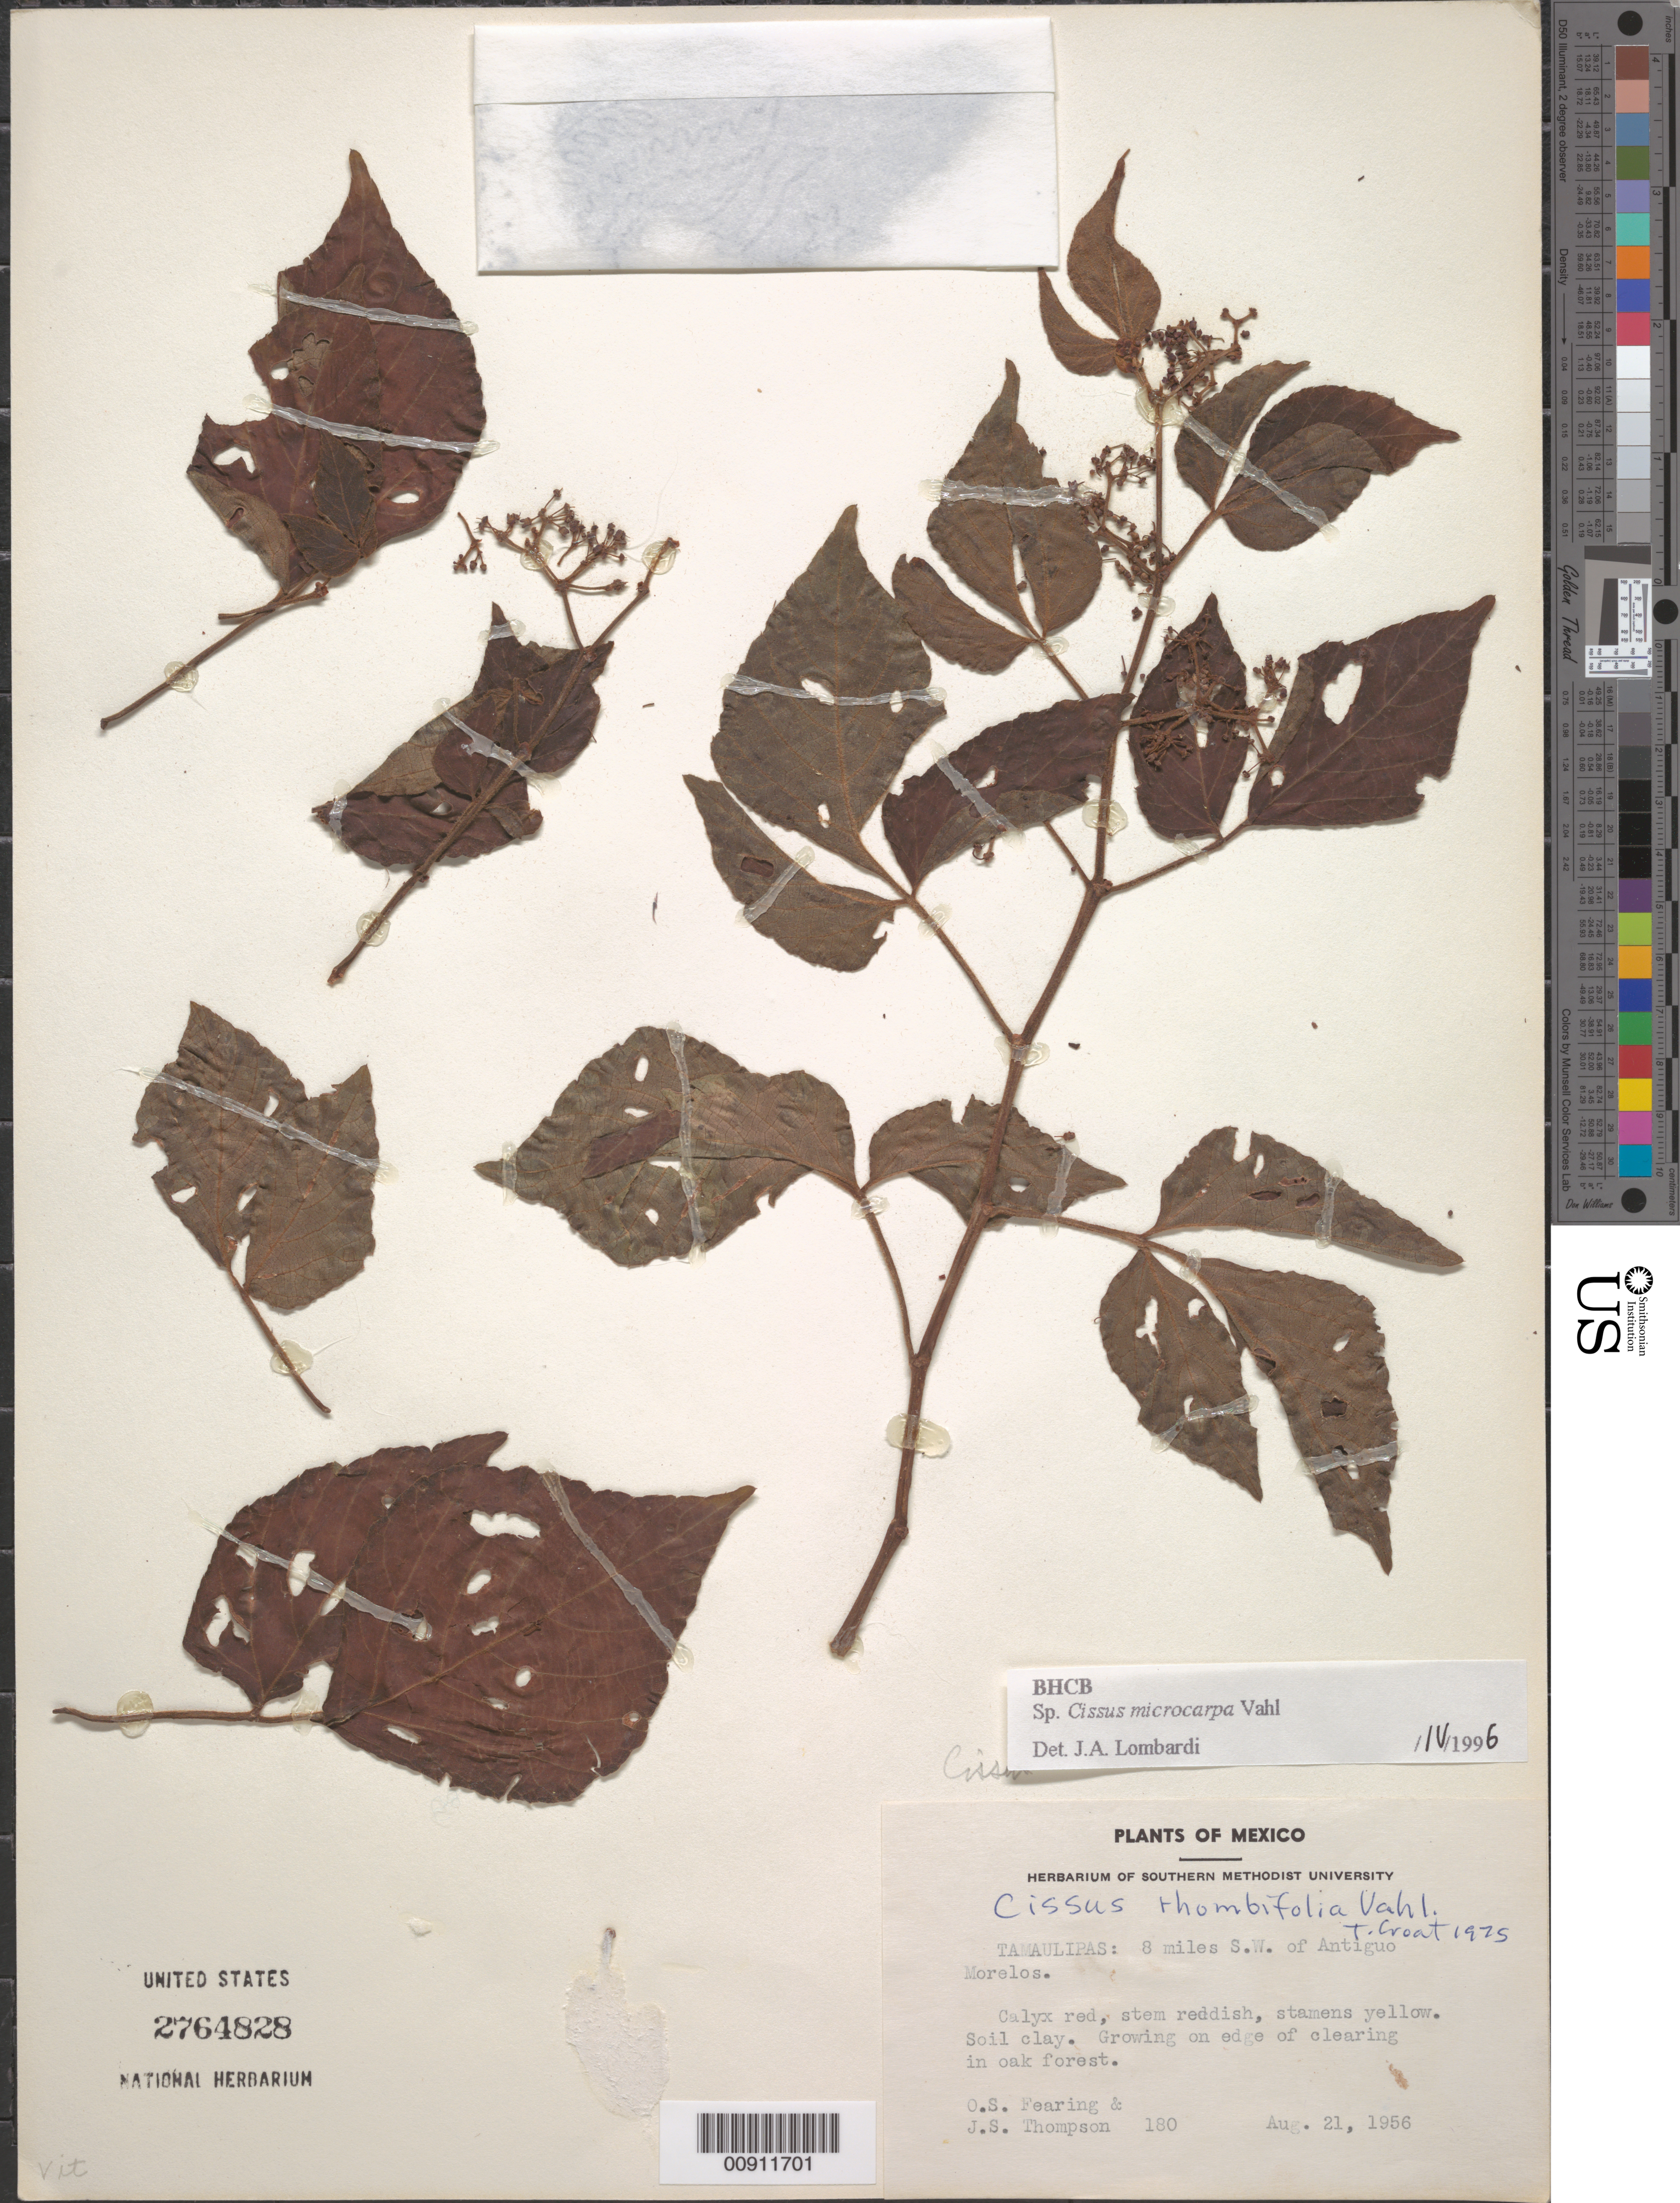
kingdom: Plantae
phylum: Tracheophyta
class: Magnoliopsida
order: Vitales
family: Vitaceae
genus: Cissus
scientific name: Cissus microcarpa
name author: Vahl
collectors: O. S. Fearing, J. S. Thompson & B. L. Turner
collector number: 180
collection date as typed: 21 Aug 1956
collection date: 1956-08-21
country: Mexico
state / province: Tamaulipas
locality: Tamaulipas: 8 miles SW of Antiguo Morelos.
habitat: Growing on edge of clearing in oak forest. Soil clay.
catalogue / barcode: US 2764828